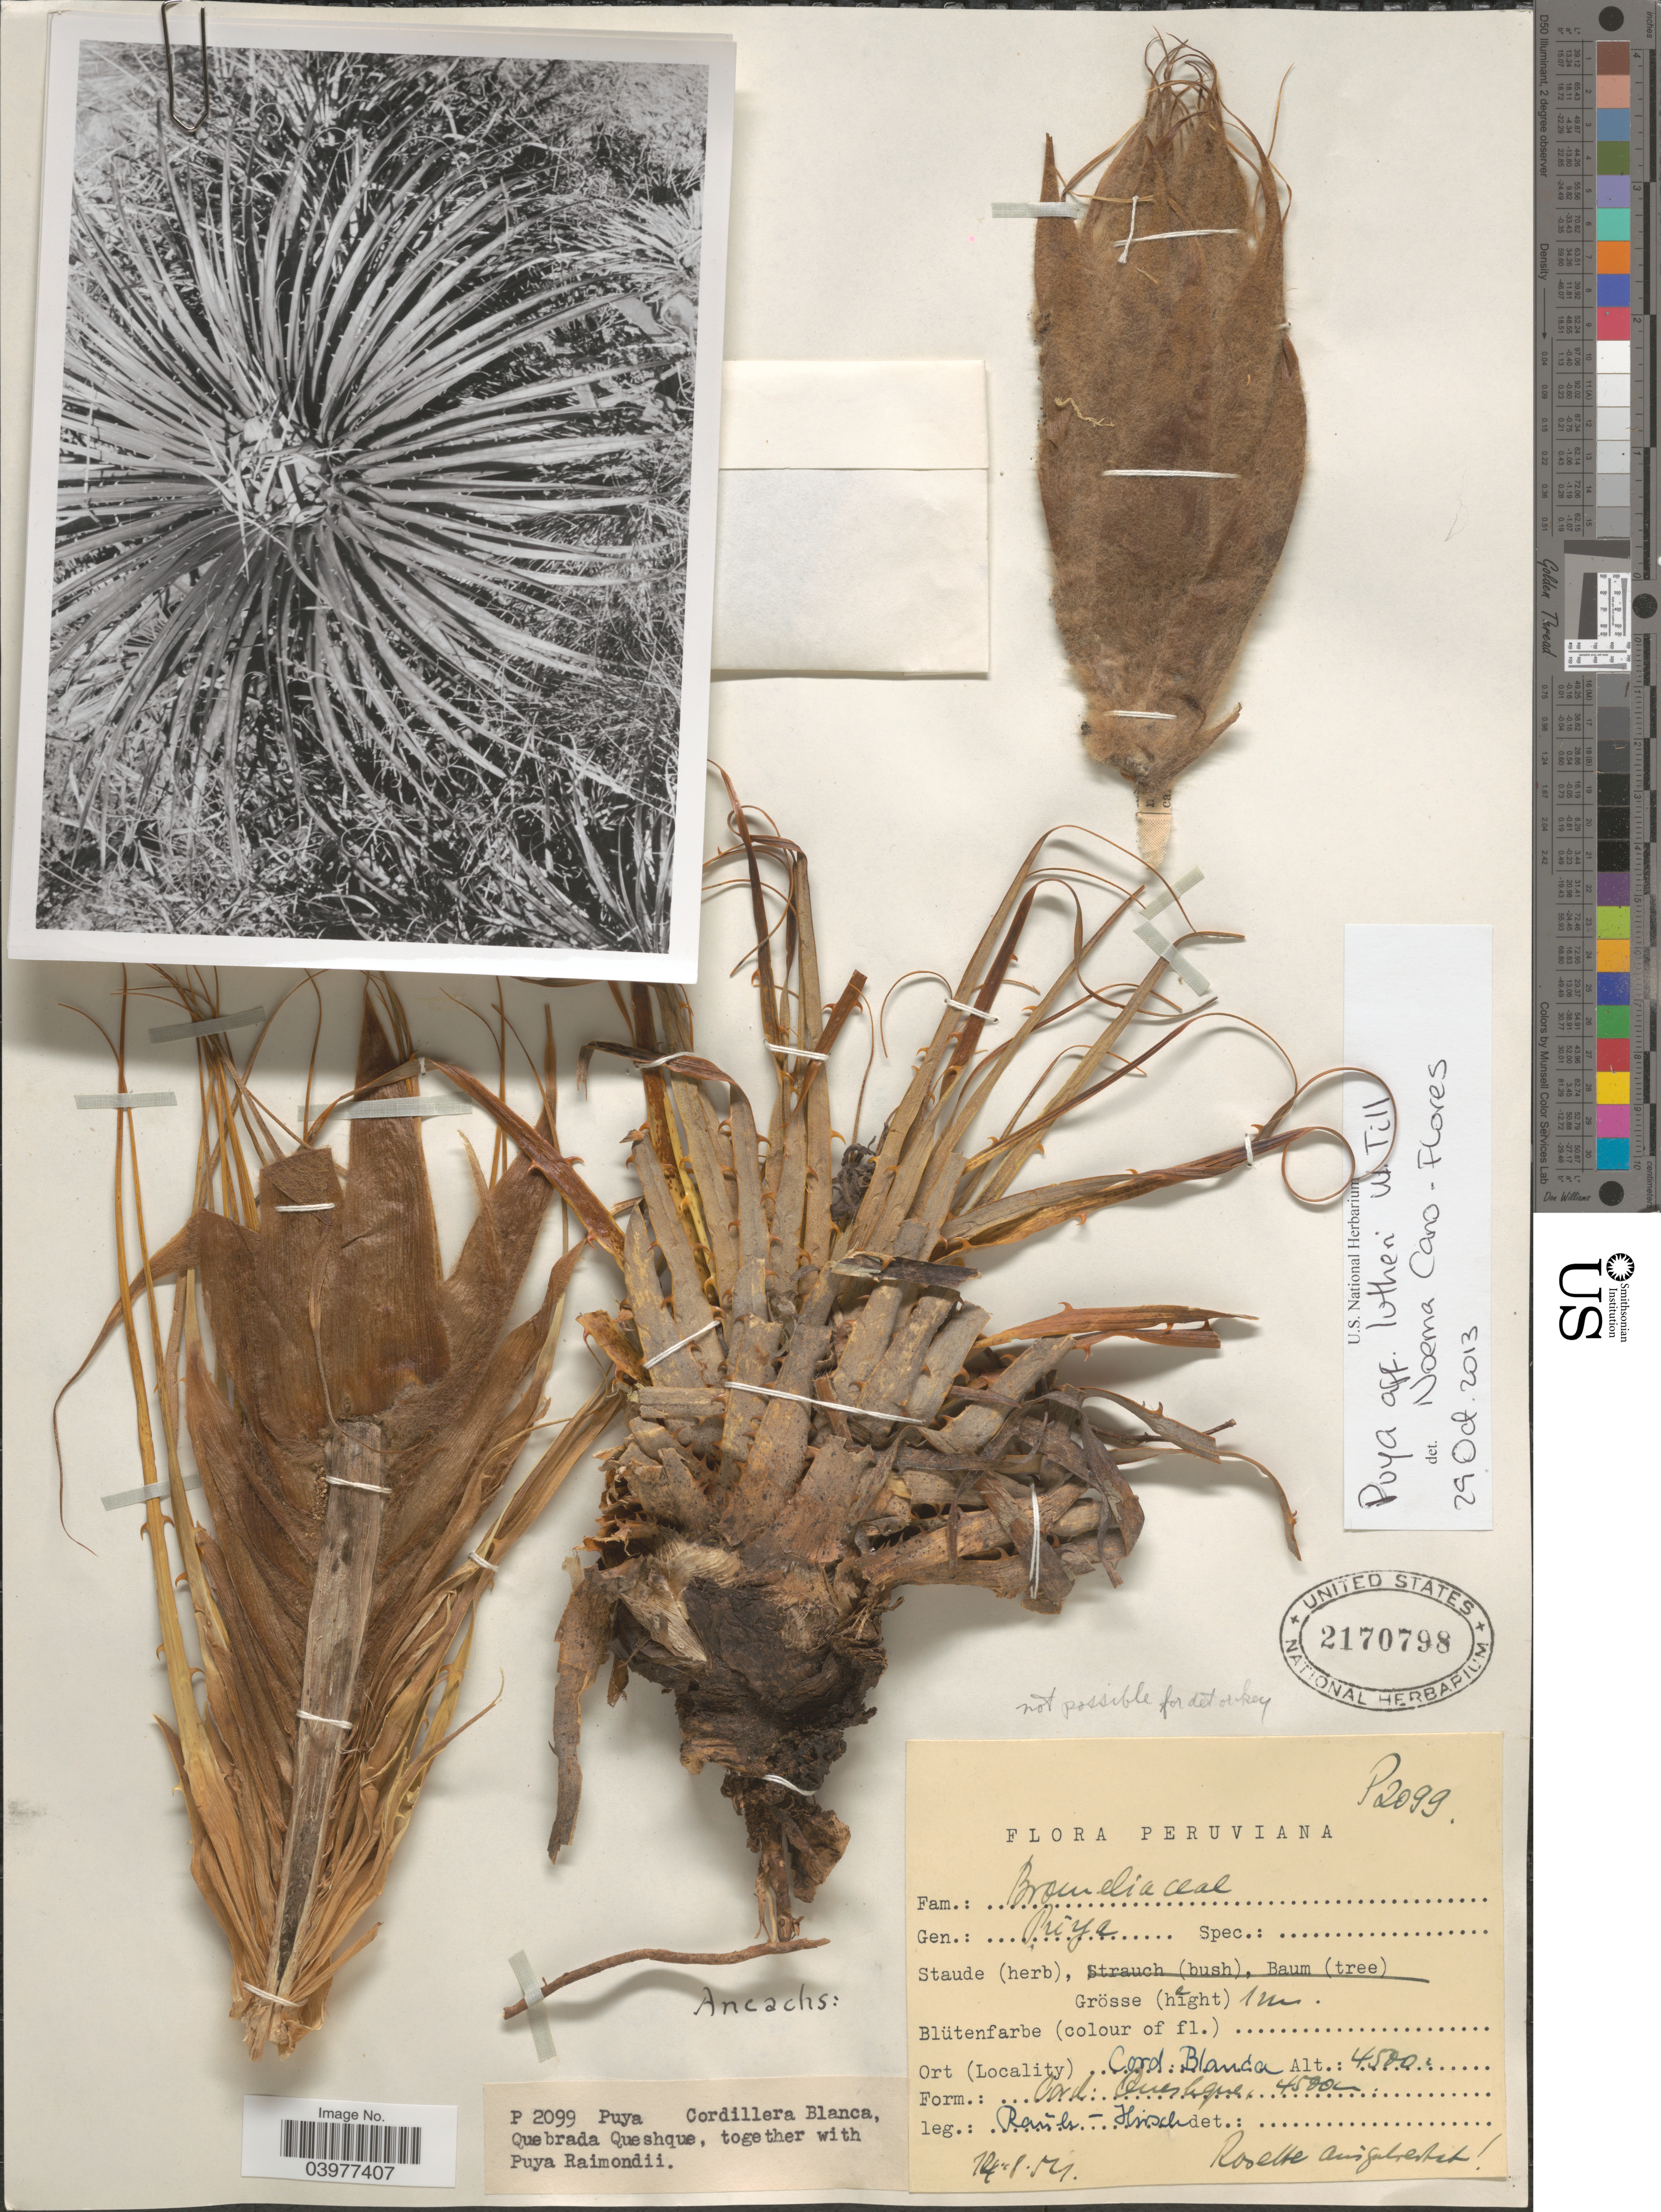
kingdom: Plantae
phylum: Tracheophyta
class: Liliopsida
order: Poales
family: Bromeliaceae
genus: Puya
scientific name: Puya lutheri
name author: W. Till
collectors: W. Rauh & G. Hirsch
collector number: P2099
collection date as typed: Transcribed d/m/y: 14/8/54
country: Peru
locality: Cordillera Blanca, Quebrada Queshque.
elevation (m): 4500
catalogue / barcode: US 2170798